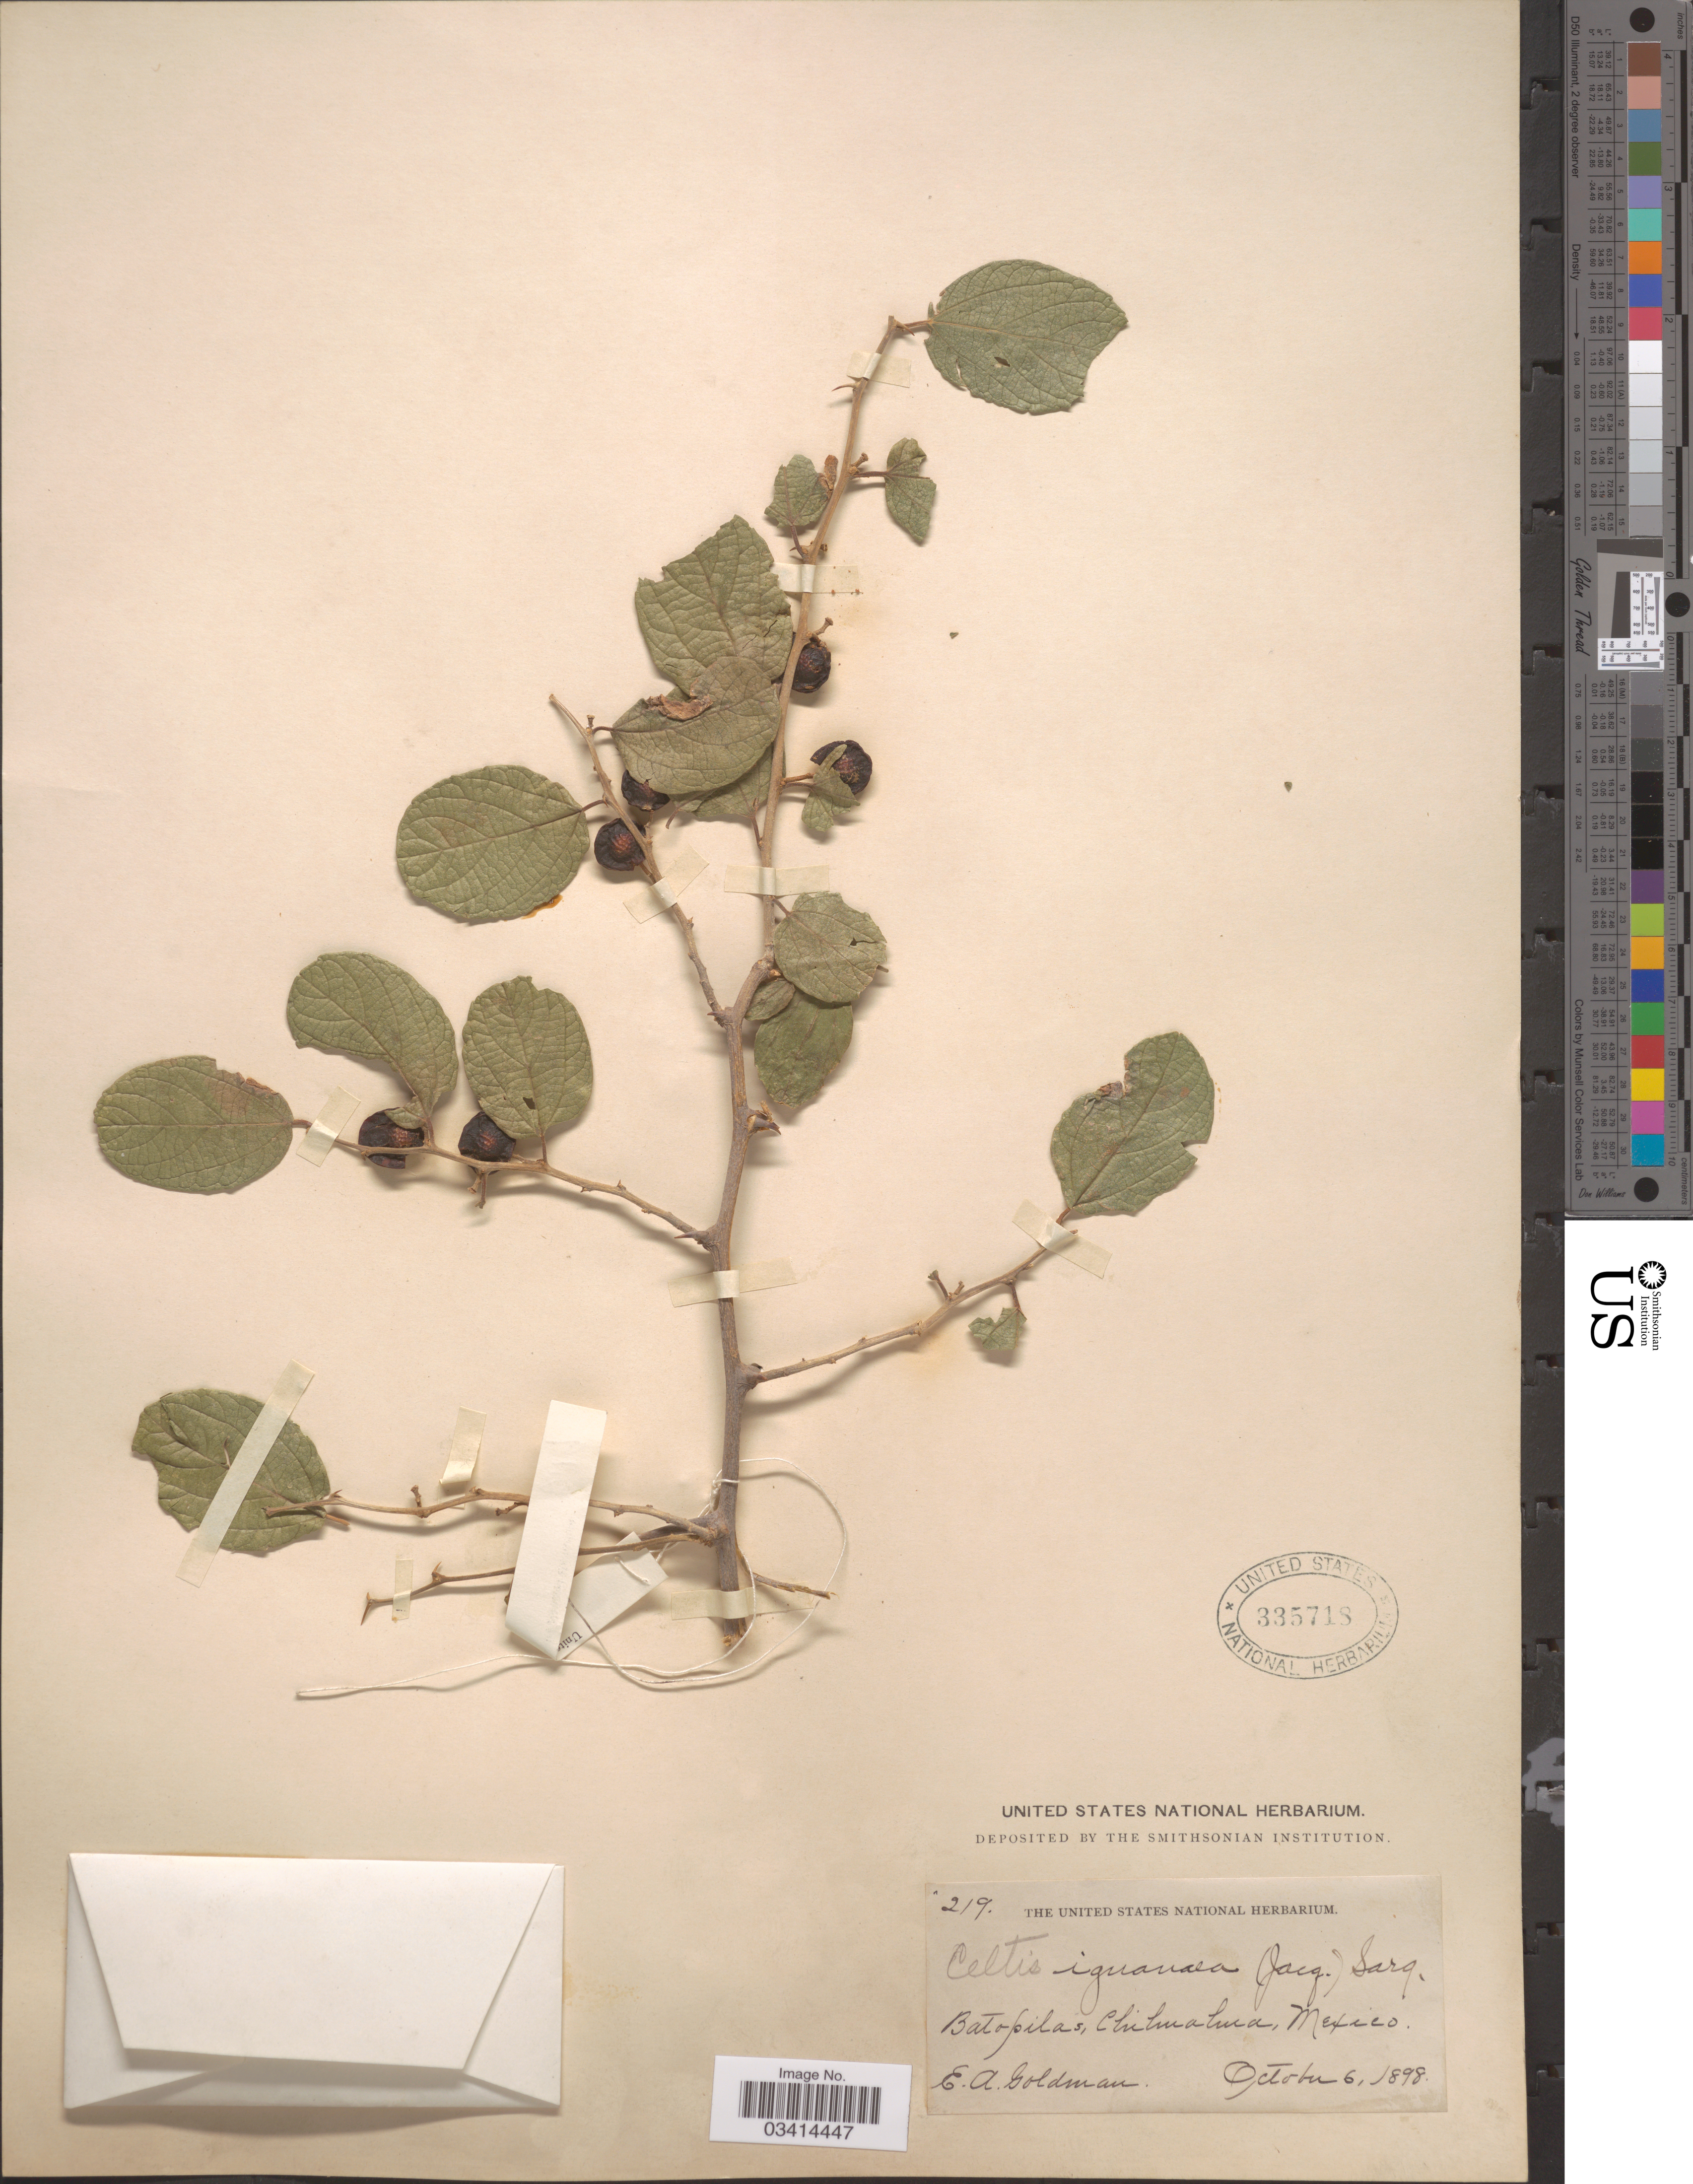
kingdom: Plantae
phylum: Tracheophyta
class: Magnoliopsida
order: Rosales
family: Cannabaceae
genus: Celtis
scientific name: Celtis iguanaea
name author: (Jacq.) Sarg.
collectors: E. A. Goldman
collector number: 219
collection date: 1898-10-06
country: Mexico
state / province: Chihuahua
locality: Batopilas.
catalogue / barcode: US 335718